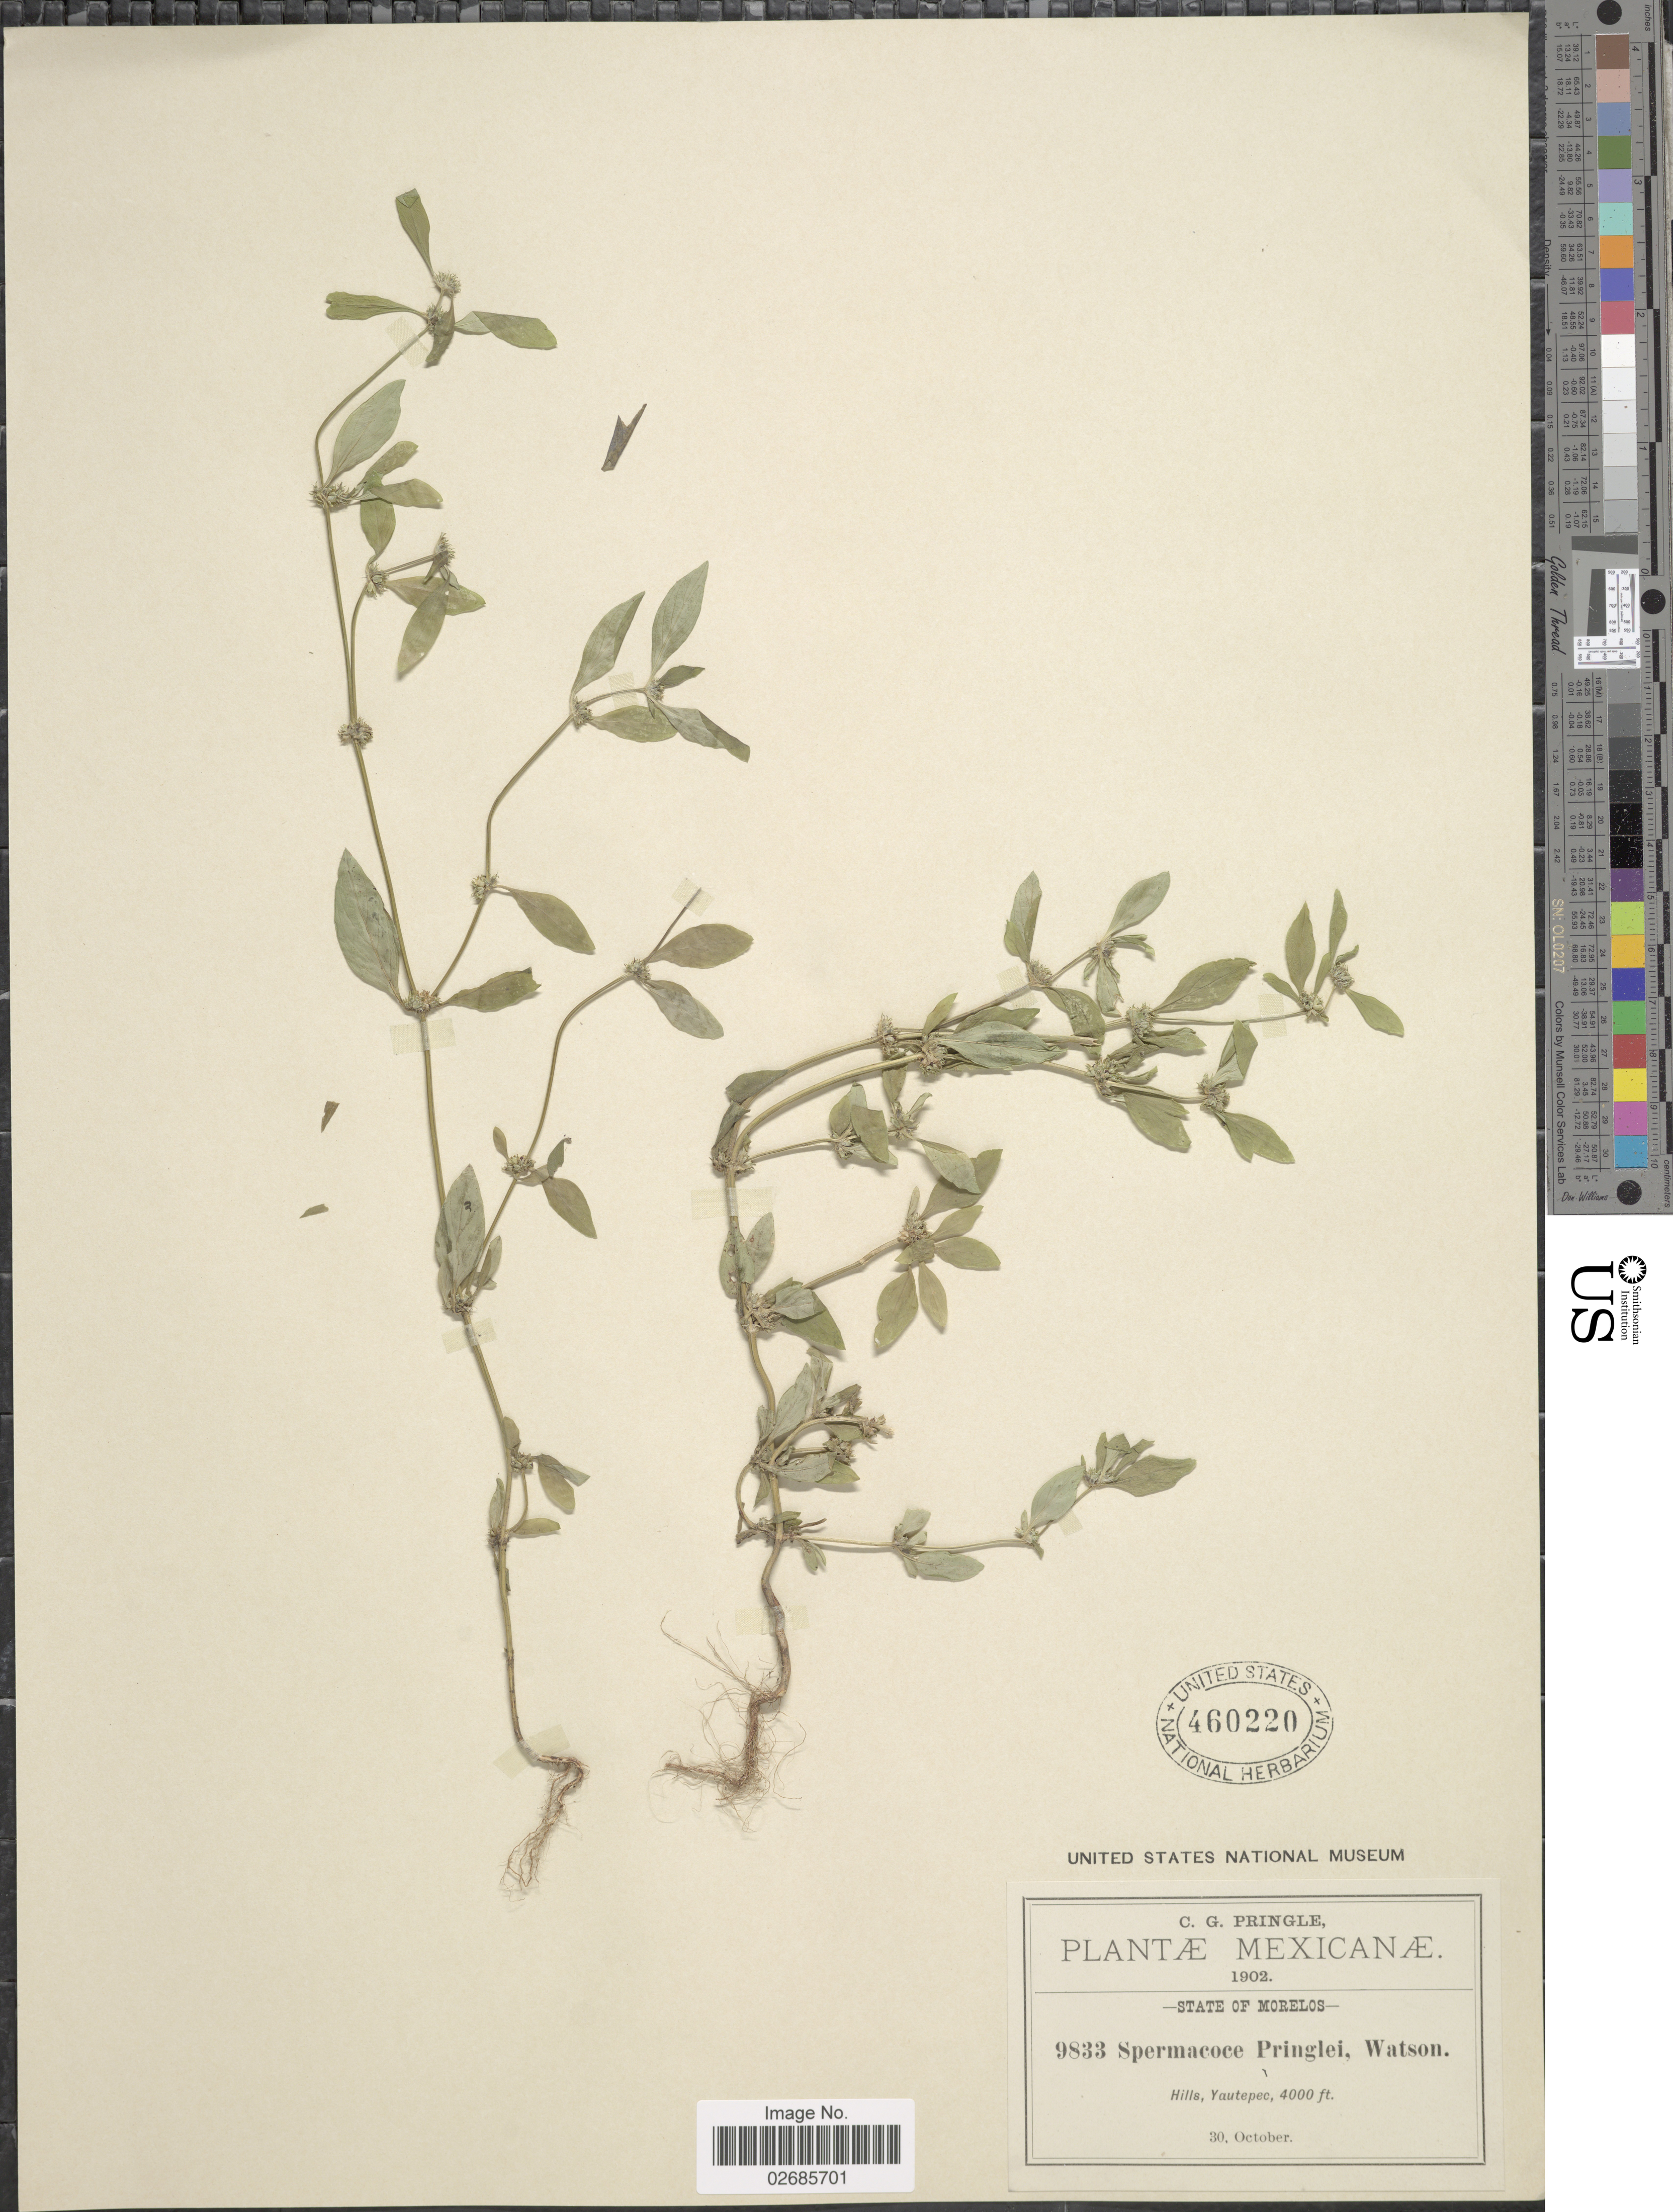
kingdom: Plantae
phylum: Tracheophyta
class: Magnoliopsida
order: Gentianales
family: Rubiaceae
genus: Borreria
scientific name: Borreria pringlei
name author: S. Watson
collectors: C. G. Pringle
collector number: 9833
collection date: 1902-10-30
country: Mexico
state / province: Morelos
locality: Hills, Yautepec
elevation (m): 1219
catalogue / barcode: US 460220